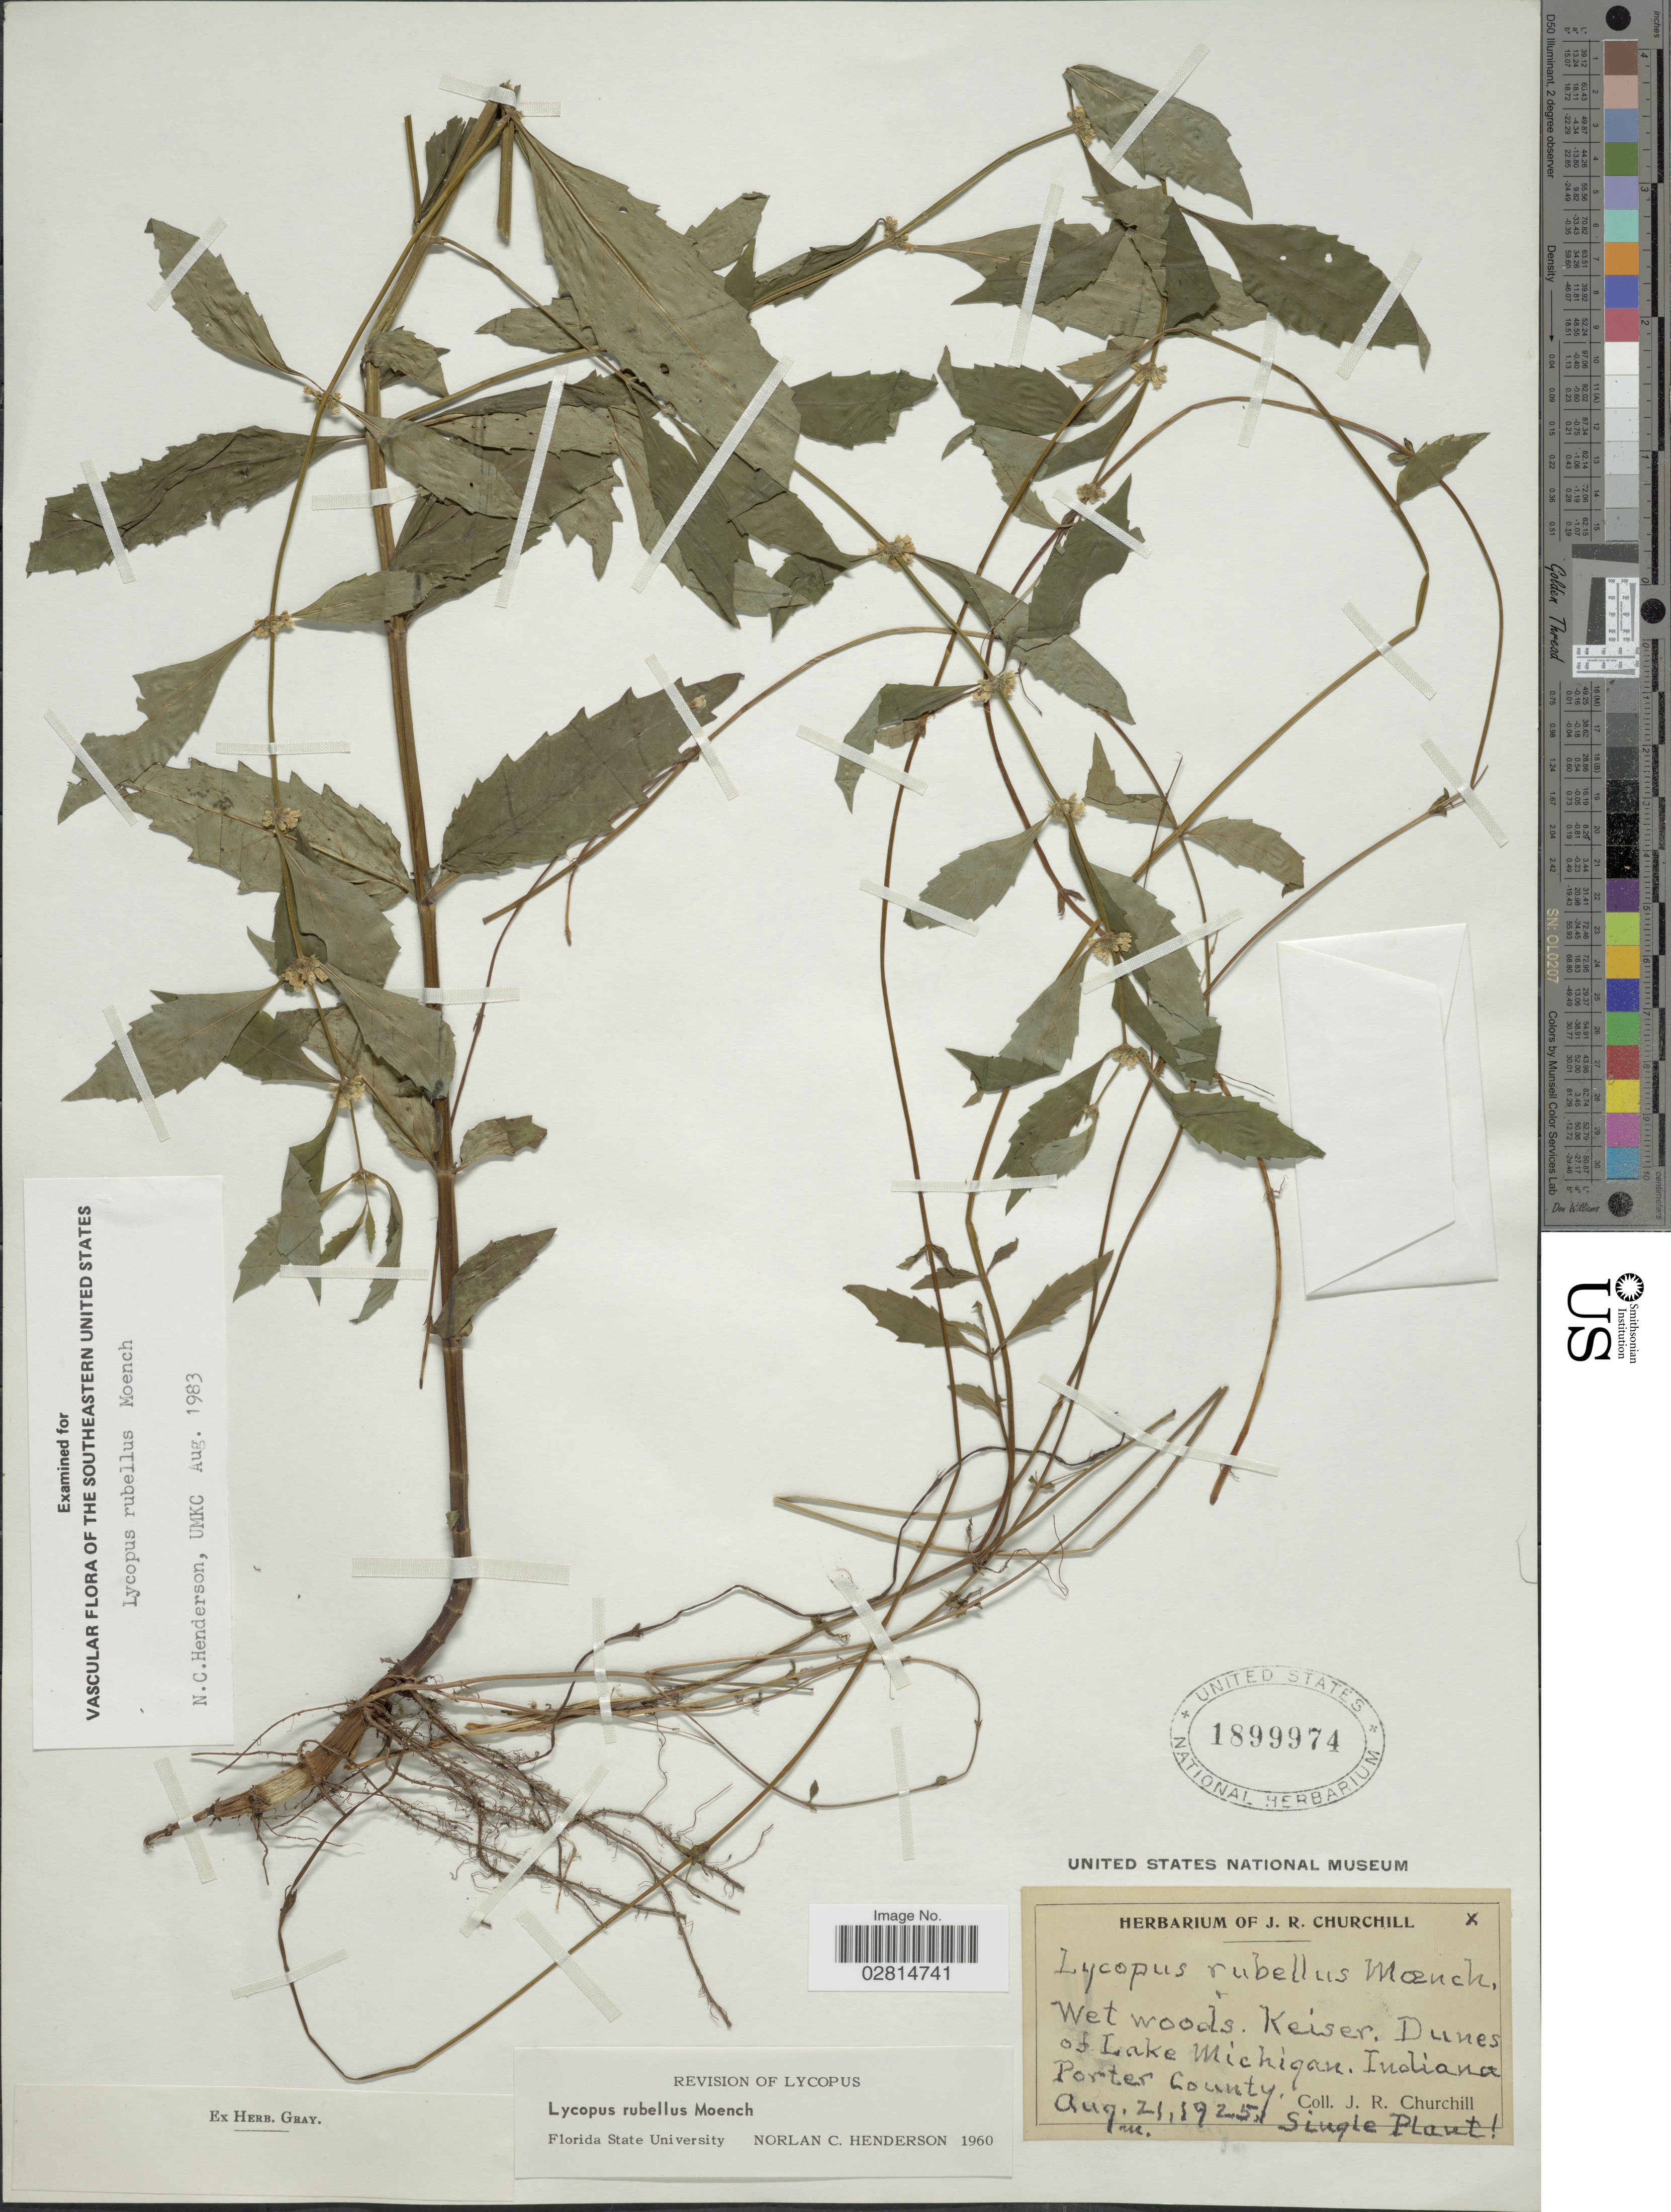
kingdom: Plantae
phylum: Tracheophyta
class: Magnoliopsida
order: Lamiales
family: Lamiaceae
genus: Lycopus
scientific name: Lycopus rubellus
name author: Moench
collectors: J. Churchill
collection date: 1925-08-21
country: United States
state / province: Indiana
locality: Keiser. Dunes of Lake Michigan. Indiana Porter County.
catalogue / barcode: US 1899974